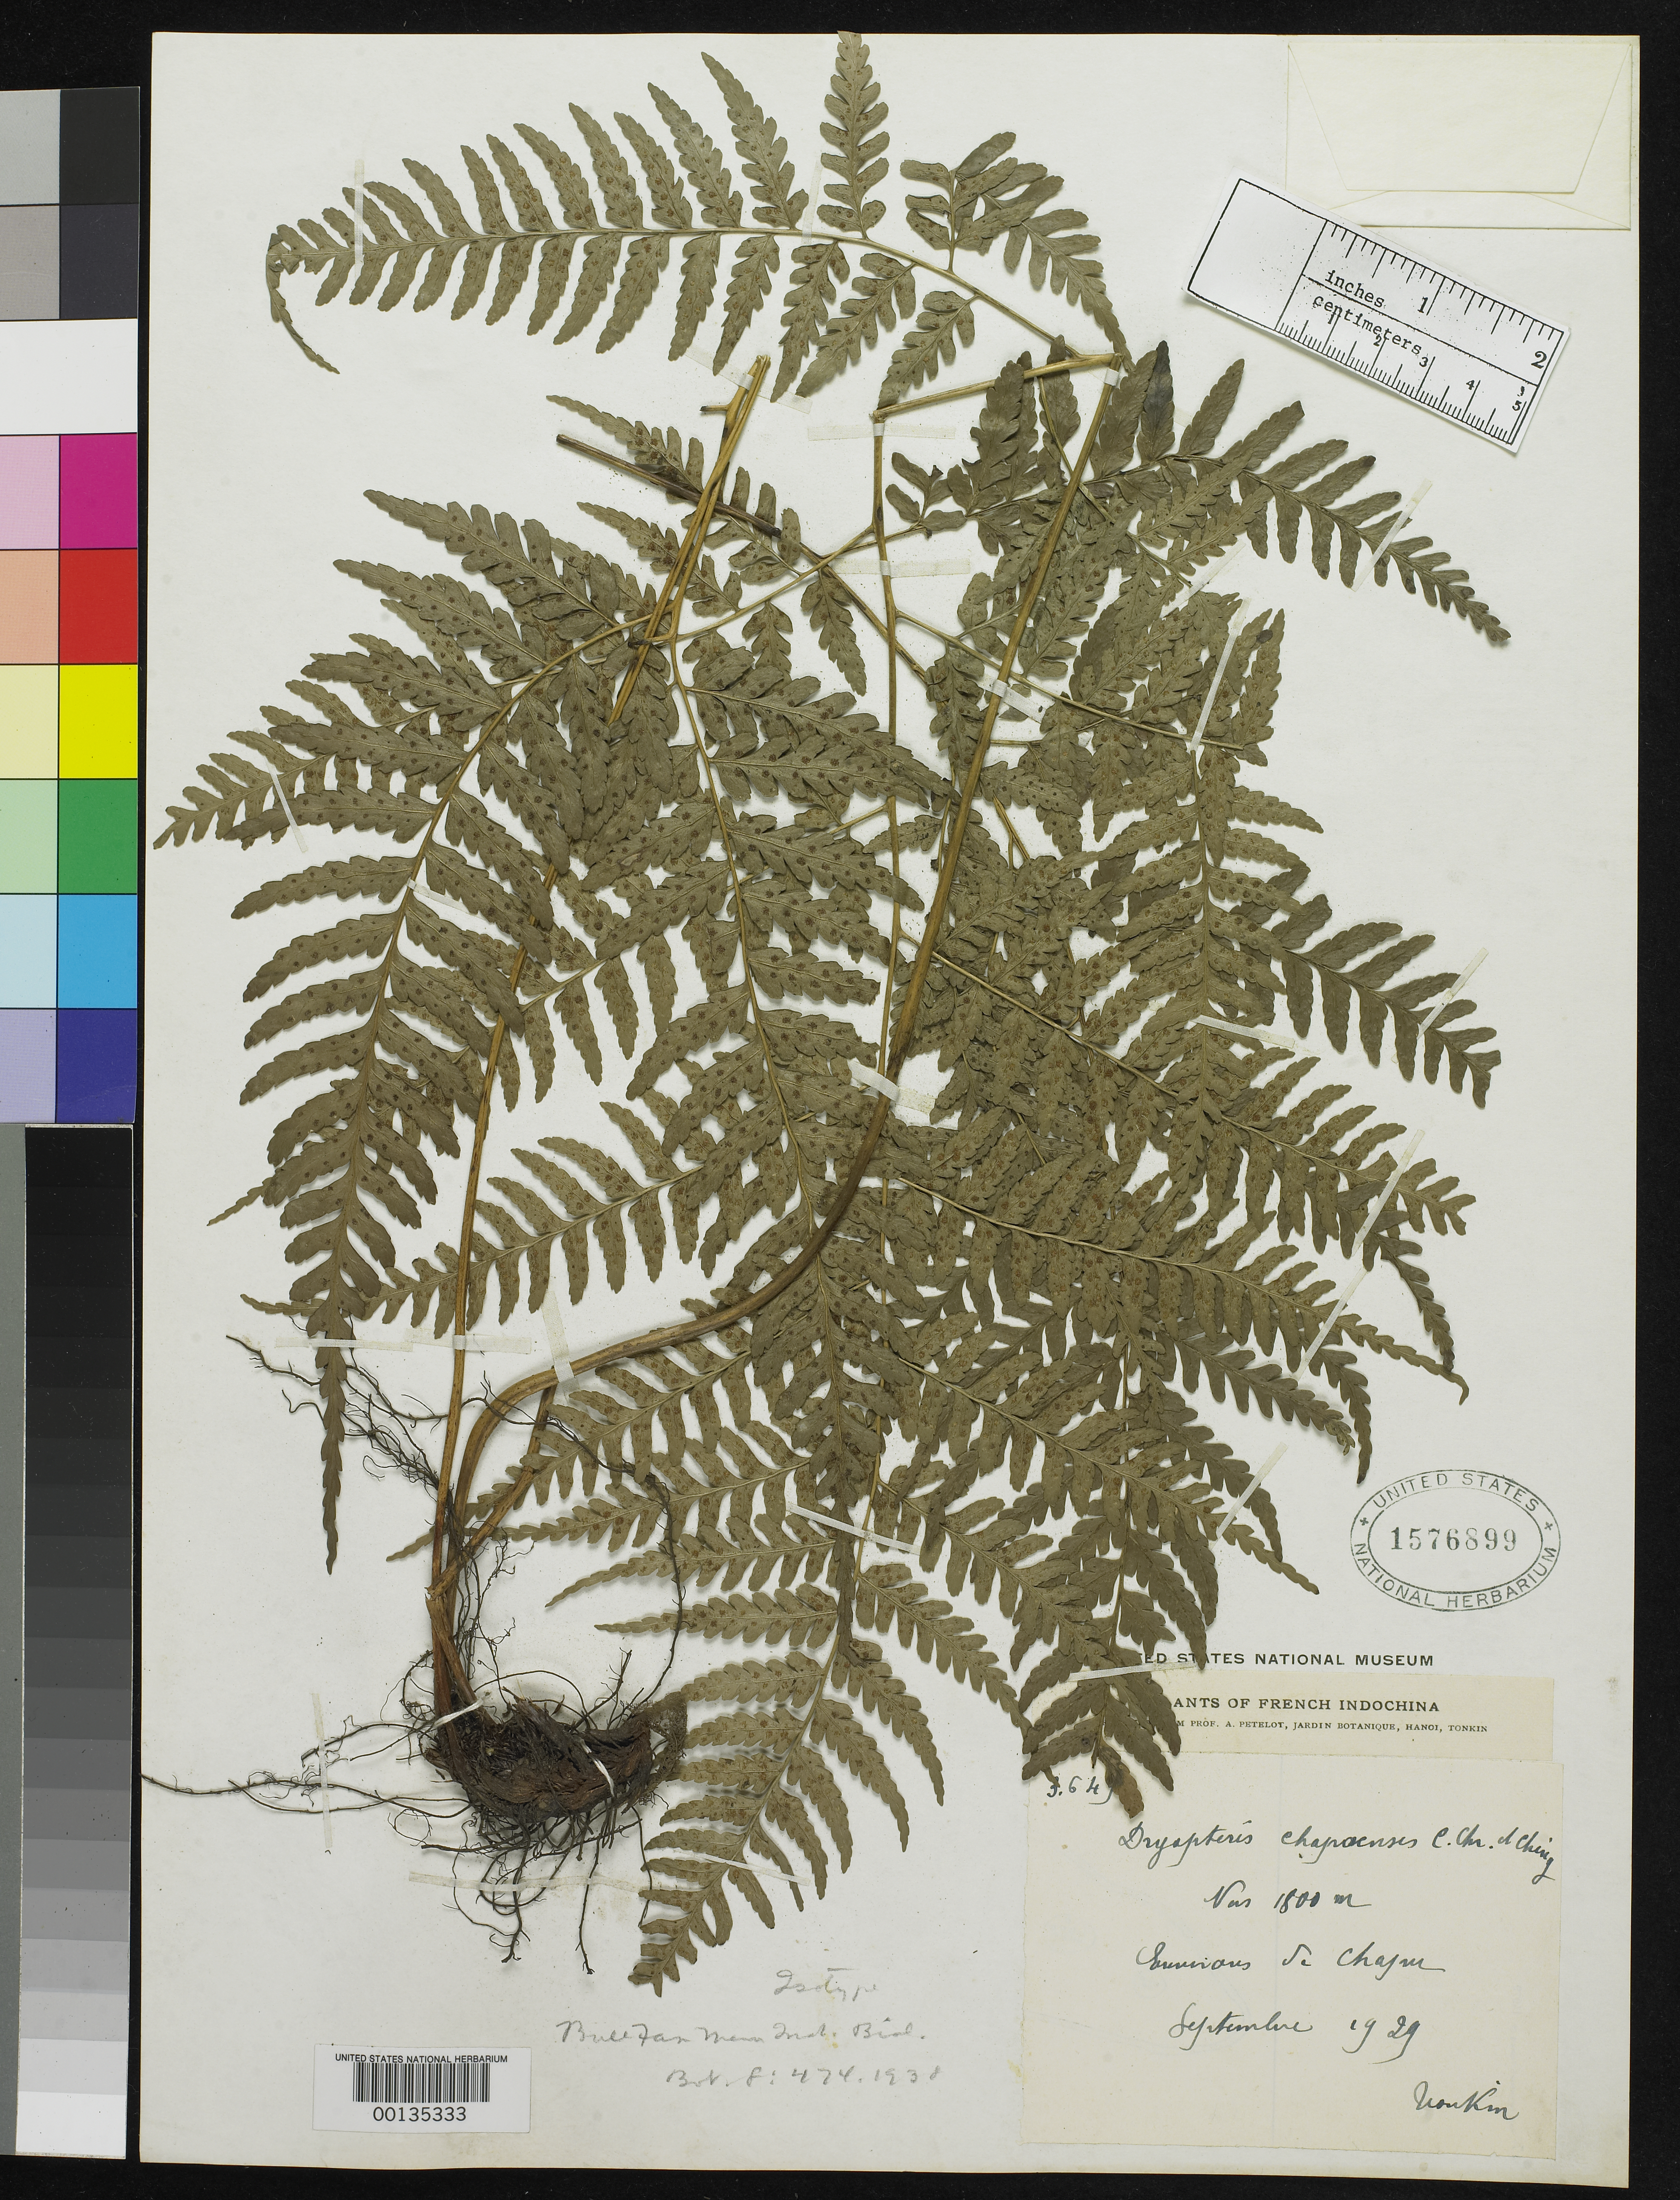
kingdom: Plantae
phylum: Tracheophyta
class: Polypodiopsida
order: Polypodiales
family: Dryopteridaceae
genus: Dryopteris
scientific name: Dryopteris chapaensis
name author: C. Chr. & Ching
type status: Type Collection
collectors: P. A. Pételot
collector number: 3649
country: Vietnam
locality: Tonkin.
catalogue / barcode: US 1576899